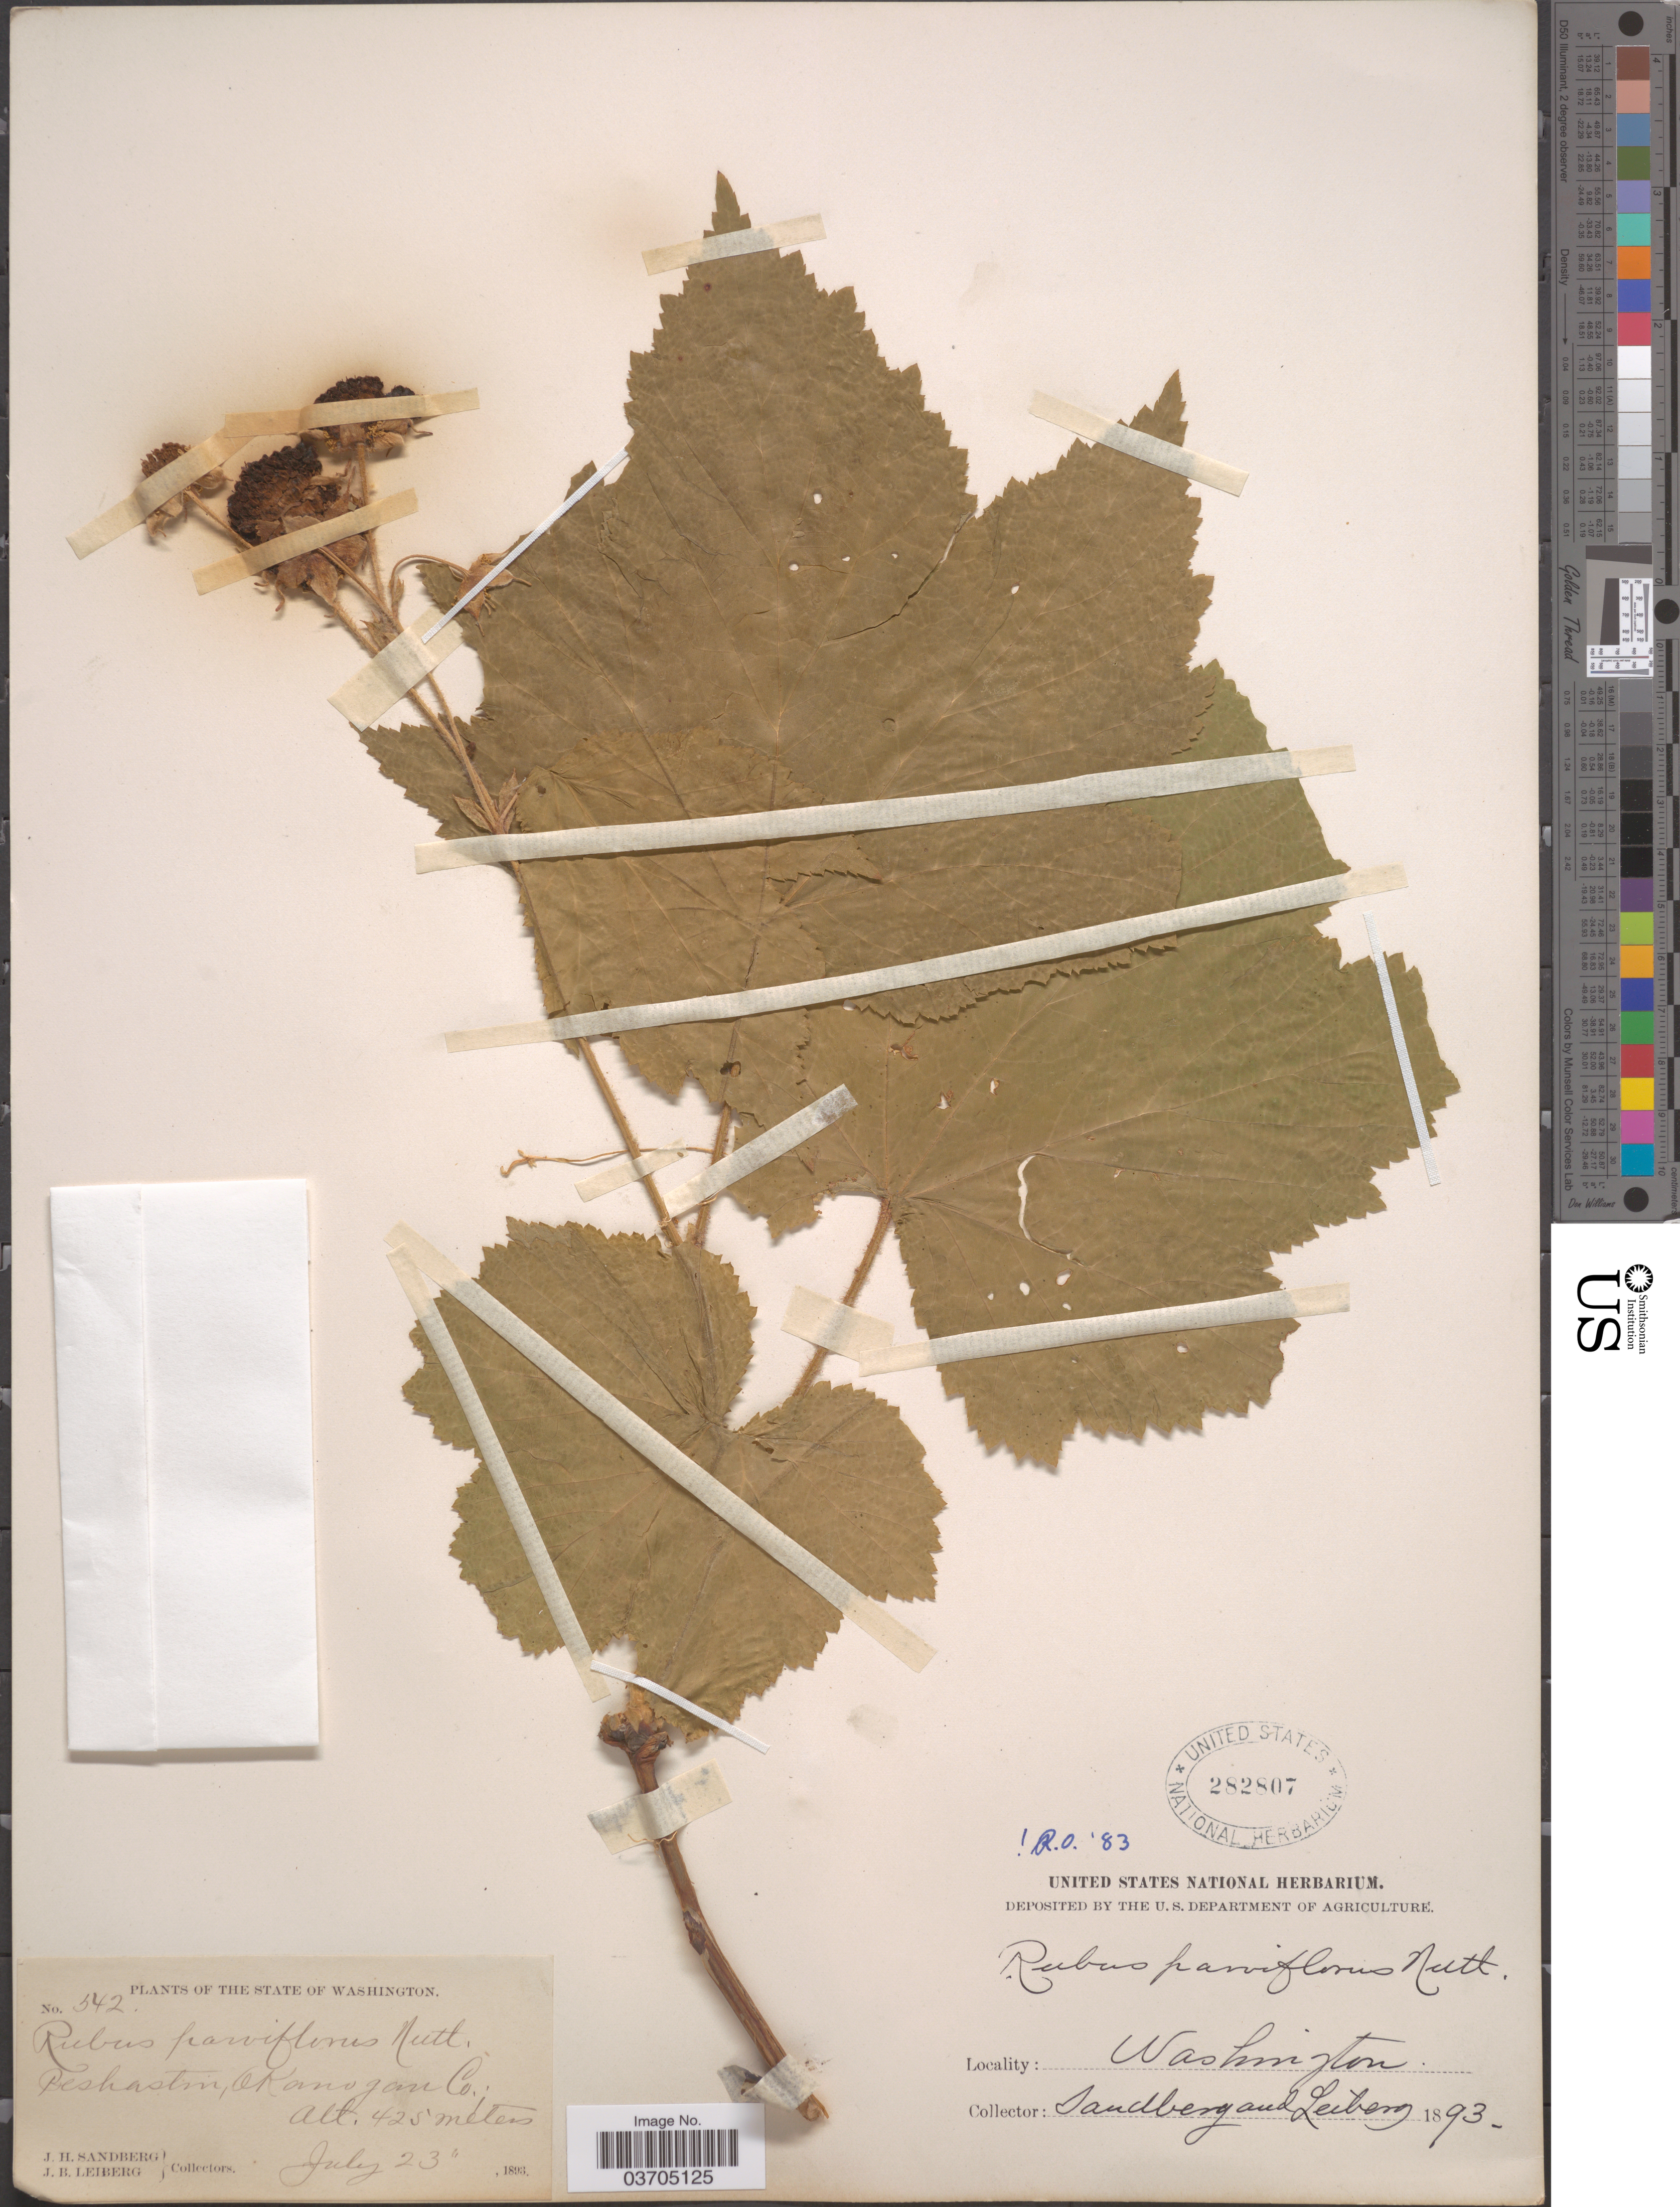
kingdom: Plantae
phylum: Tracheophyta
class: Magnoliopsida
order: Rosales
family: Rosaceae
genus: Rubus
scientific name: Rubus franciscanus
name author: Rydb.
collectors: J. H. Sandberg & J. B. Leiberg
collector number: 542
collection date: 1893-07-23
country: United States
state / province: Washington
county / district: Okanogan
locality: Reshastin, Okanogan Co.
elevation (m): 425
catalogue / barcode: US 282807